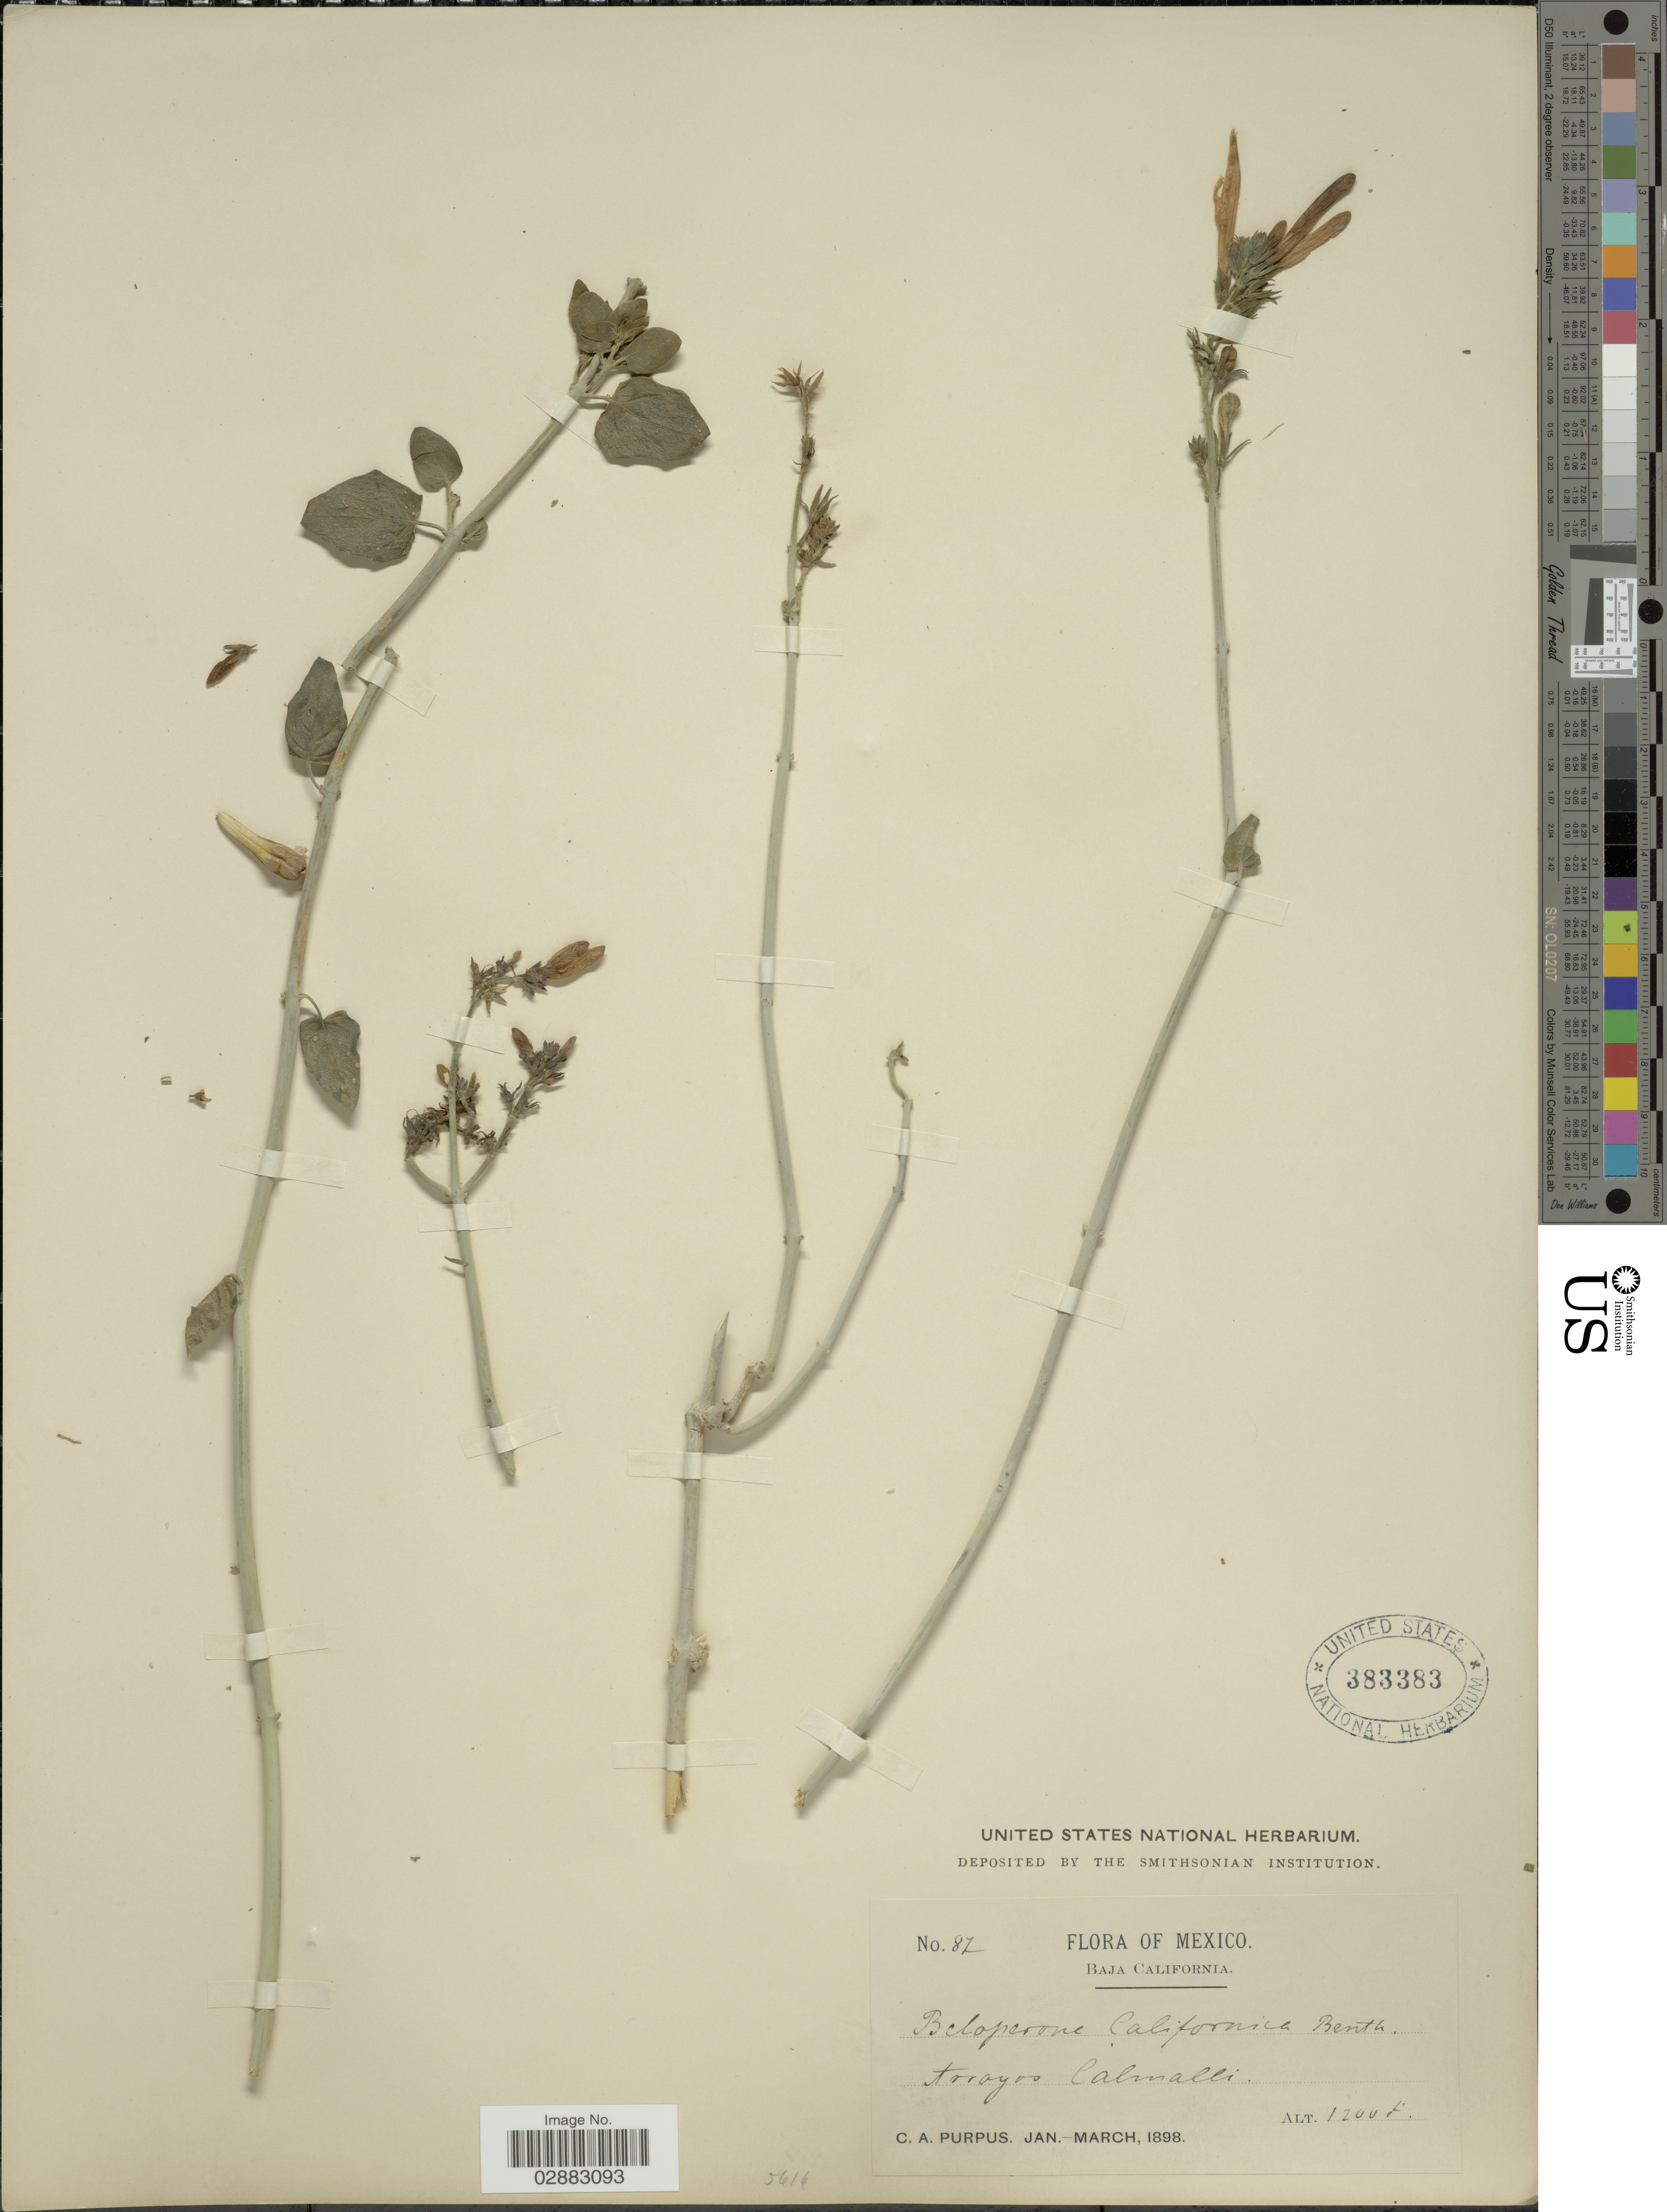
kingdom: Plantae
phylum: Tracheophyta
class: Magnoliopsida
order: Lamiales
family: Acanthaceae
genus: Beloperone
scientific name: Beloperone californica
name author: Benth.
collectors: C. A. Purpus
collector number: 87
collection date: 1898-01/1898-03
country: Mexico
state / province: Baja California Norte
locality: Arroyos Calmalli.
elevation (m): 366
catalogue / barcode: US 383383